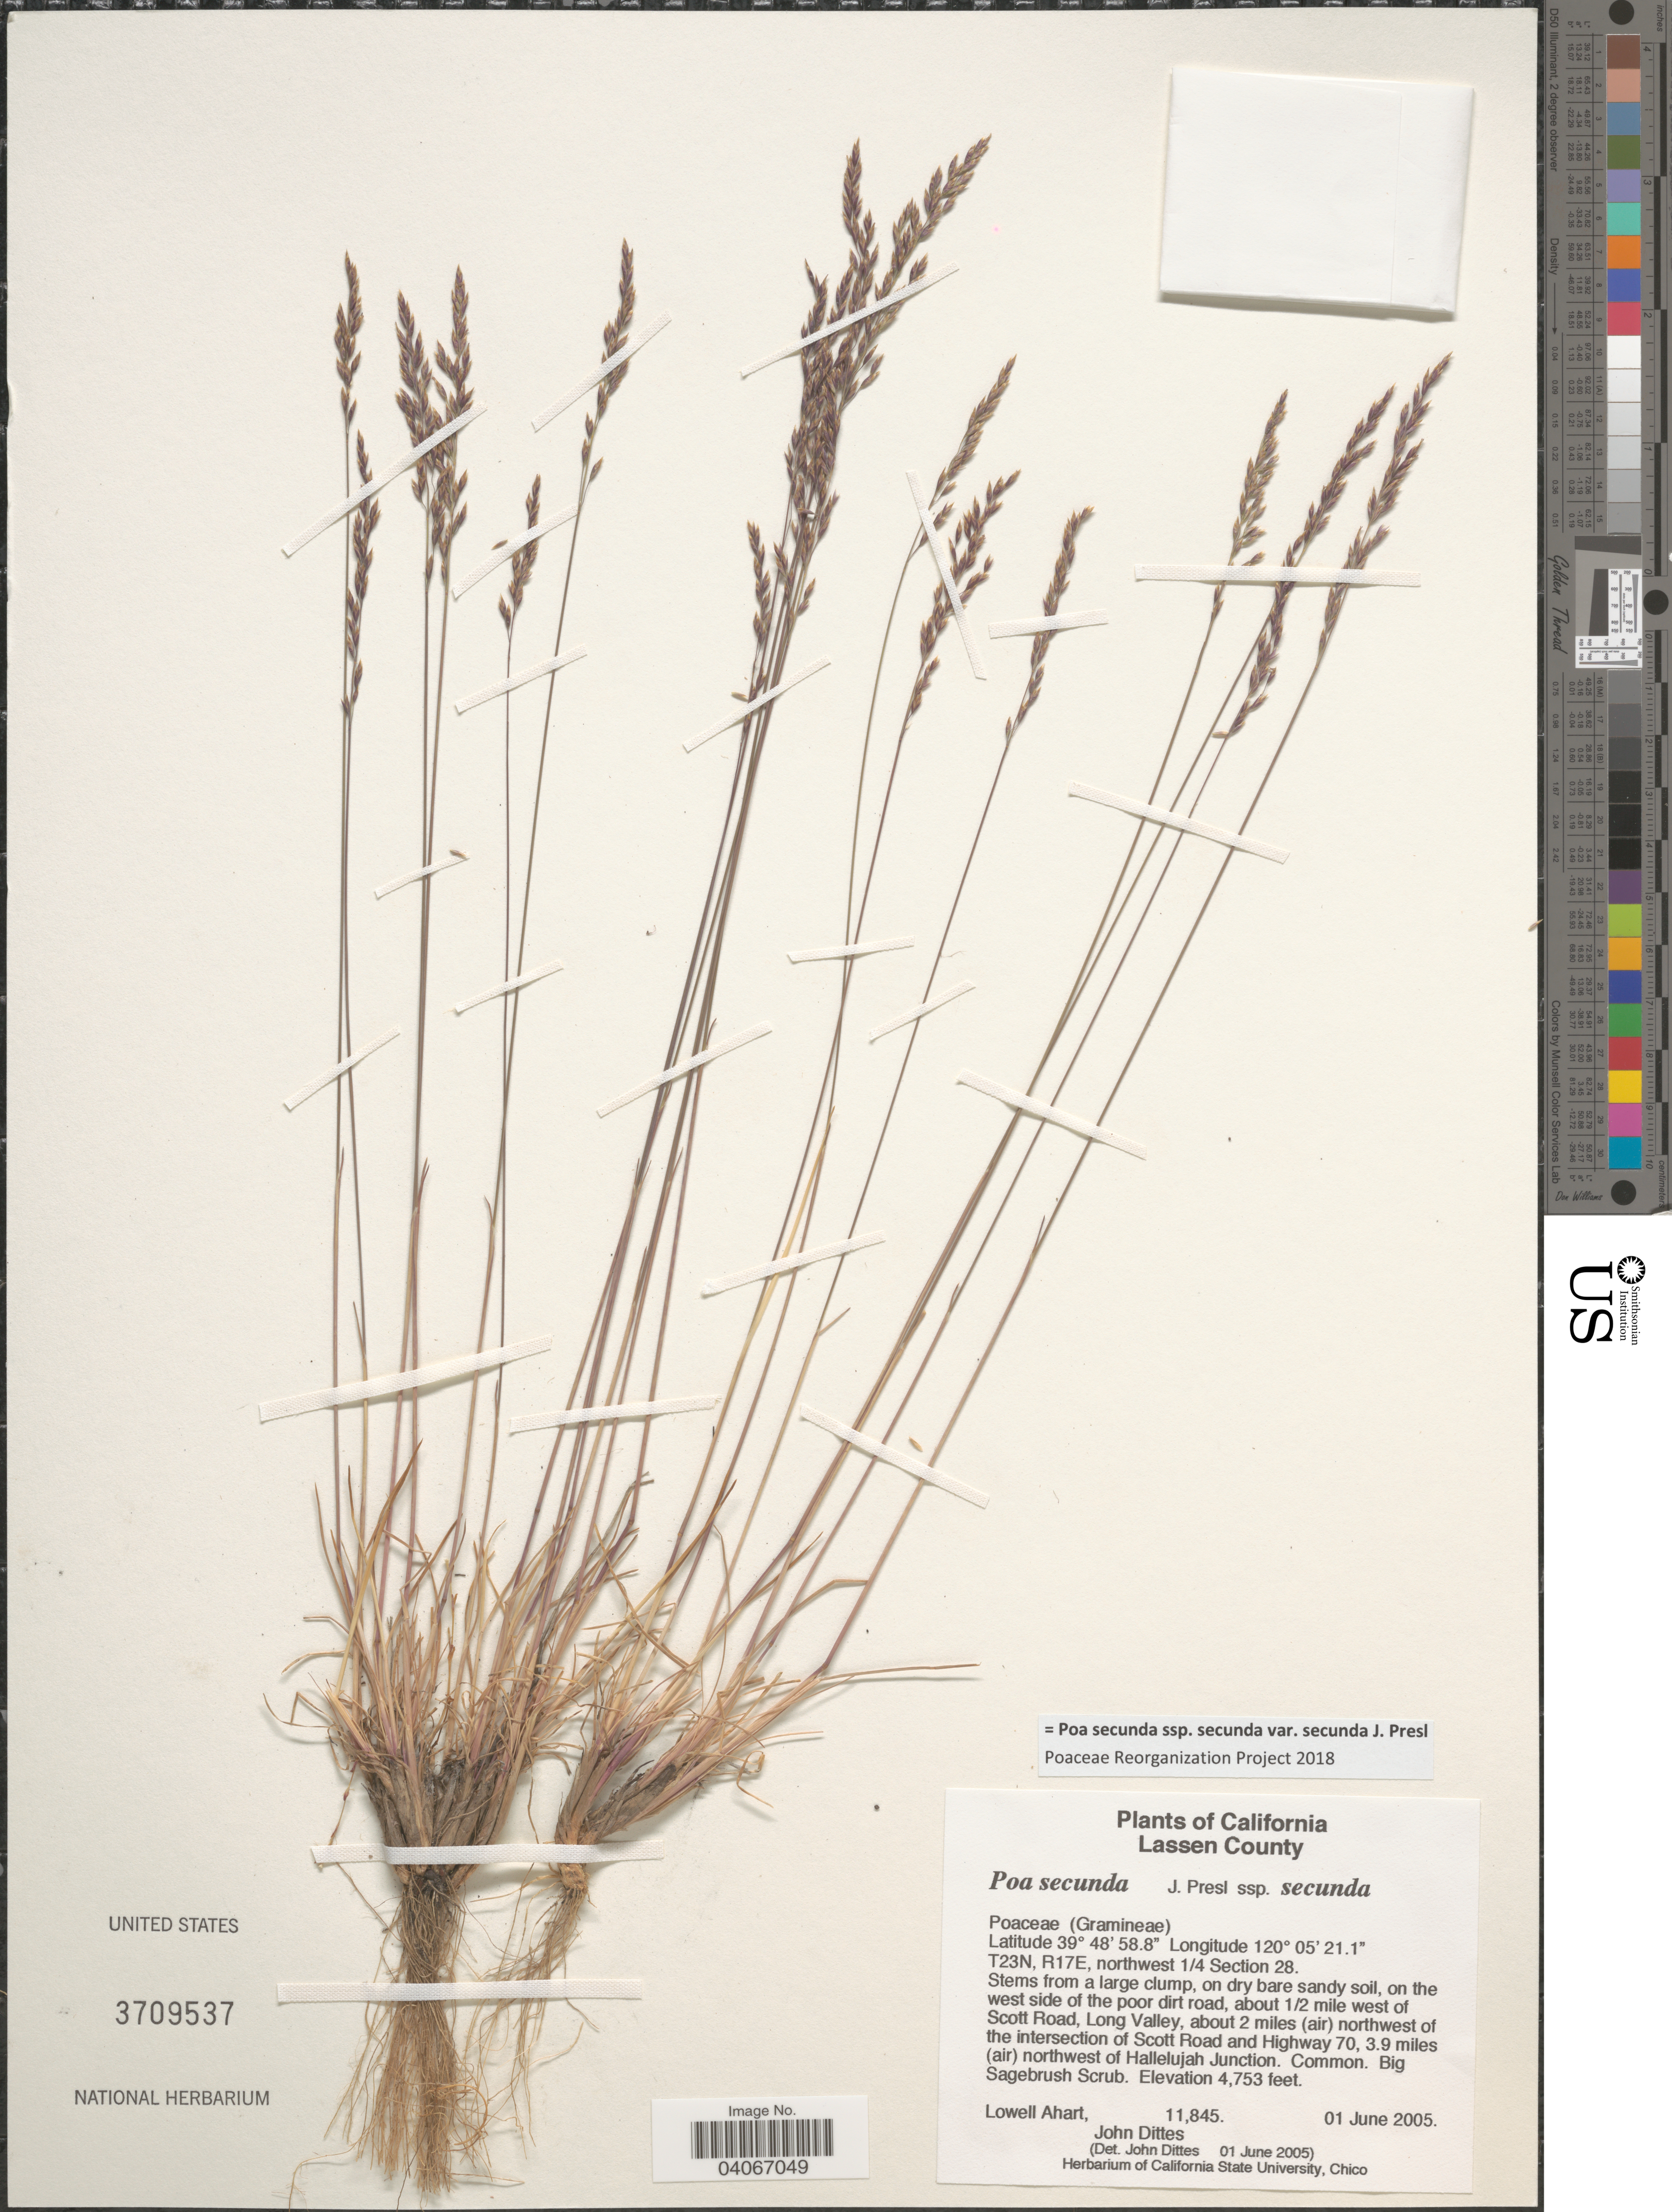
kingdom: Plantae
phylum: Tracheophyta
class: Liliopsida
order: Poales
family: Poaceae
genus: Poa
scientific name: Poa secunda subsp. secunda var. secunda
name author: J. Presl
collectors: L. Ahart & J. Dittes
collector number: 11845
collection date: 2005-06-01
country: United States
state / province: California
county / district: Lassen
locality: Lassen County. T23N, R17E, northwest 1/4 Section 28. Stems from a large clump, on dry bare sandy soil, on the west side of the poor dirt road, about 1/2 mile west of Scott Road, Long Valley, about 2 miles (air) northwest of the intersection of Scott Road and Highway 70, 3.9 miles (air) northwest of Hallelujah Junction. Common.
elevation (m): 1449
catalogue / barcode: US 3709537